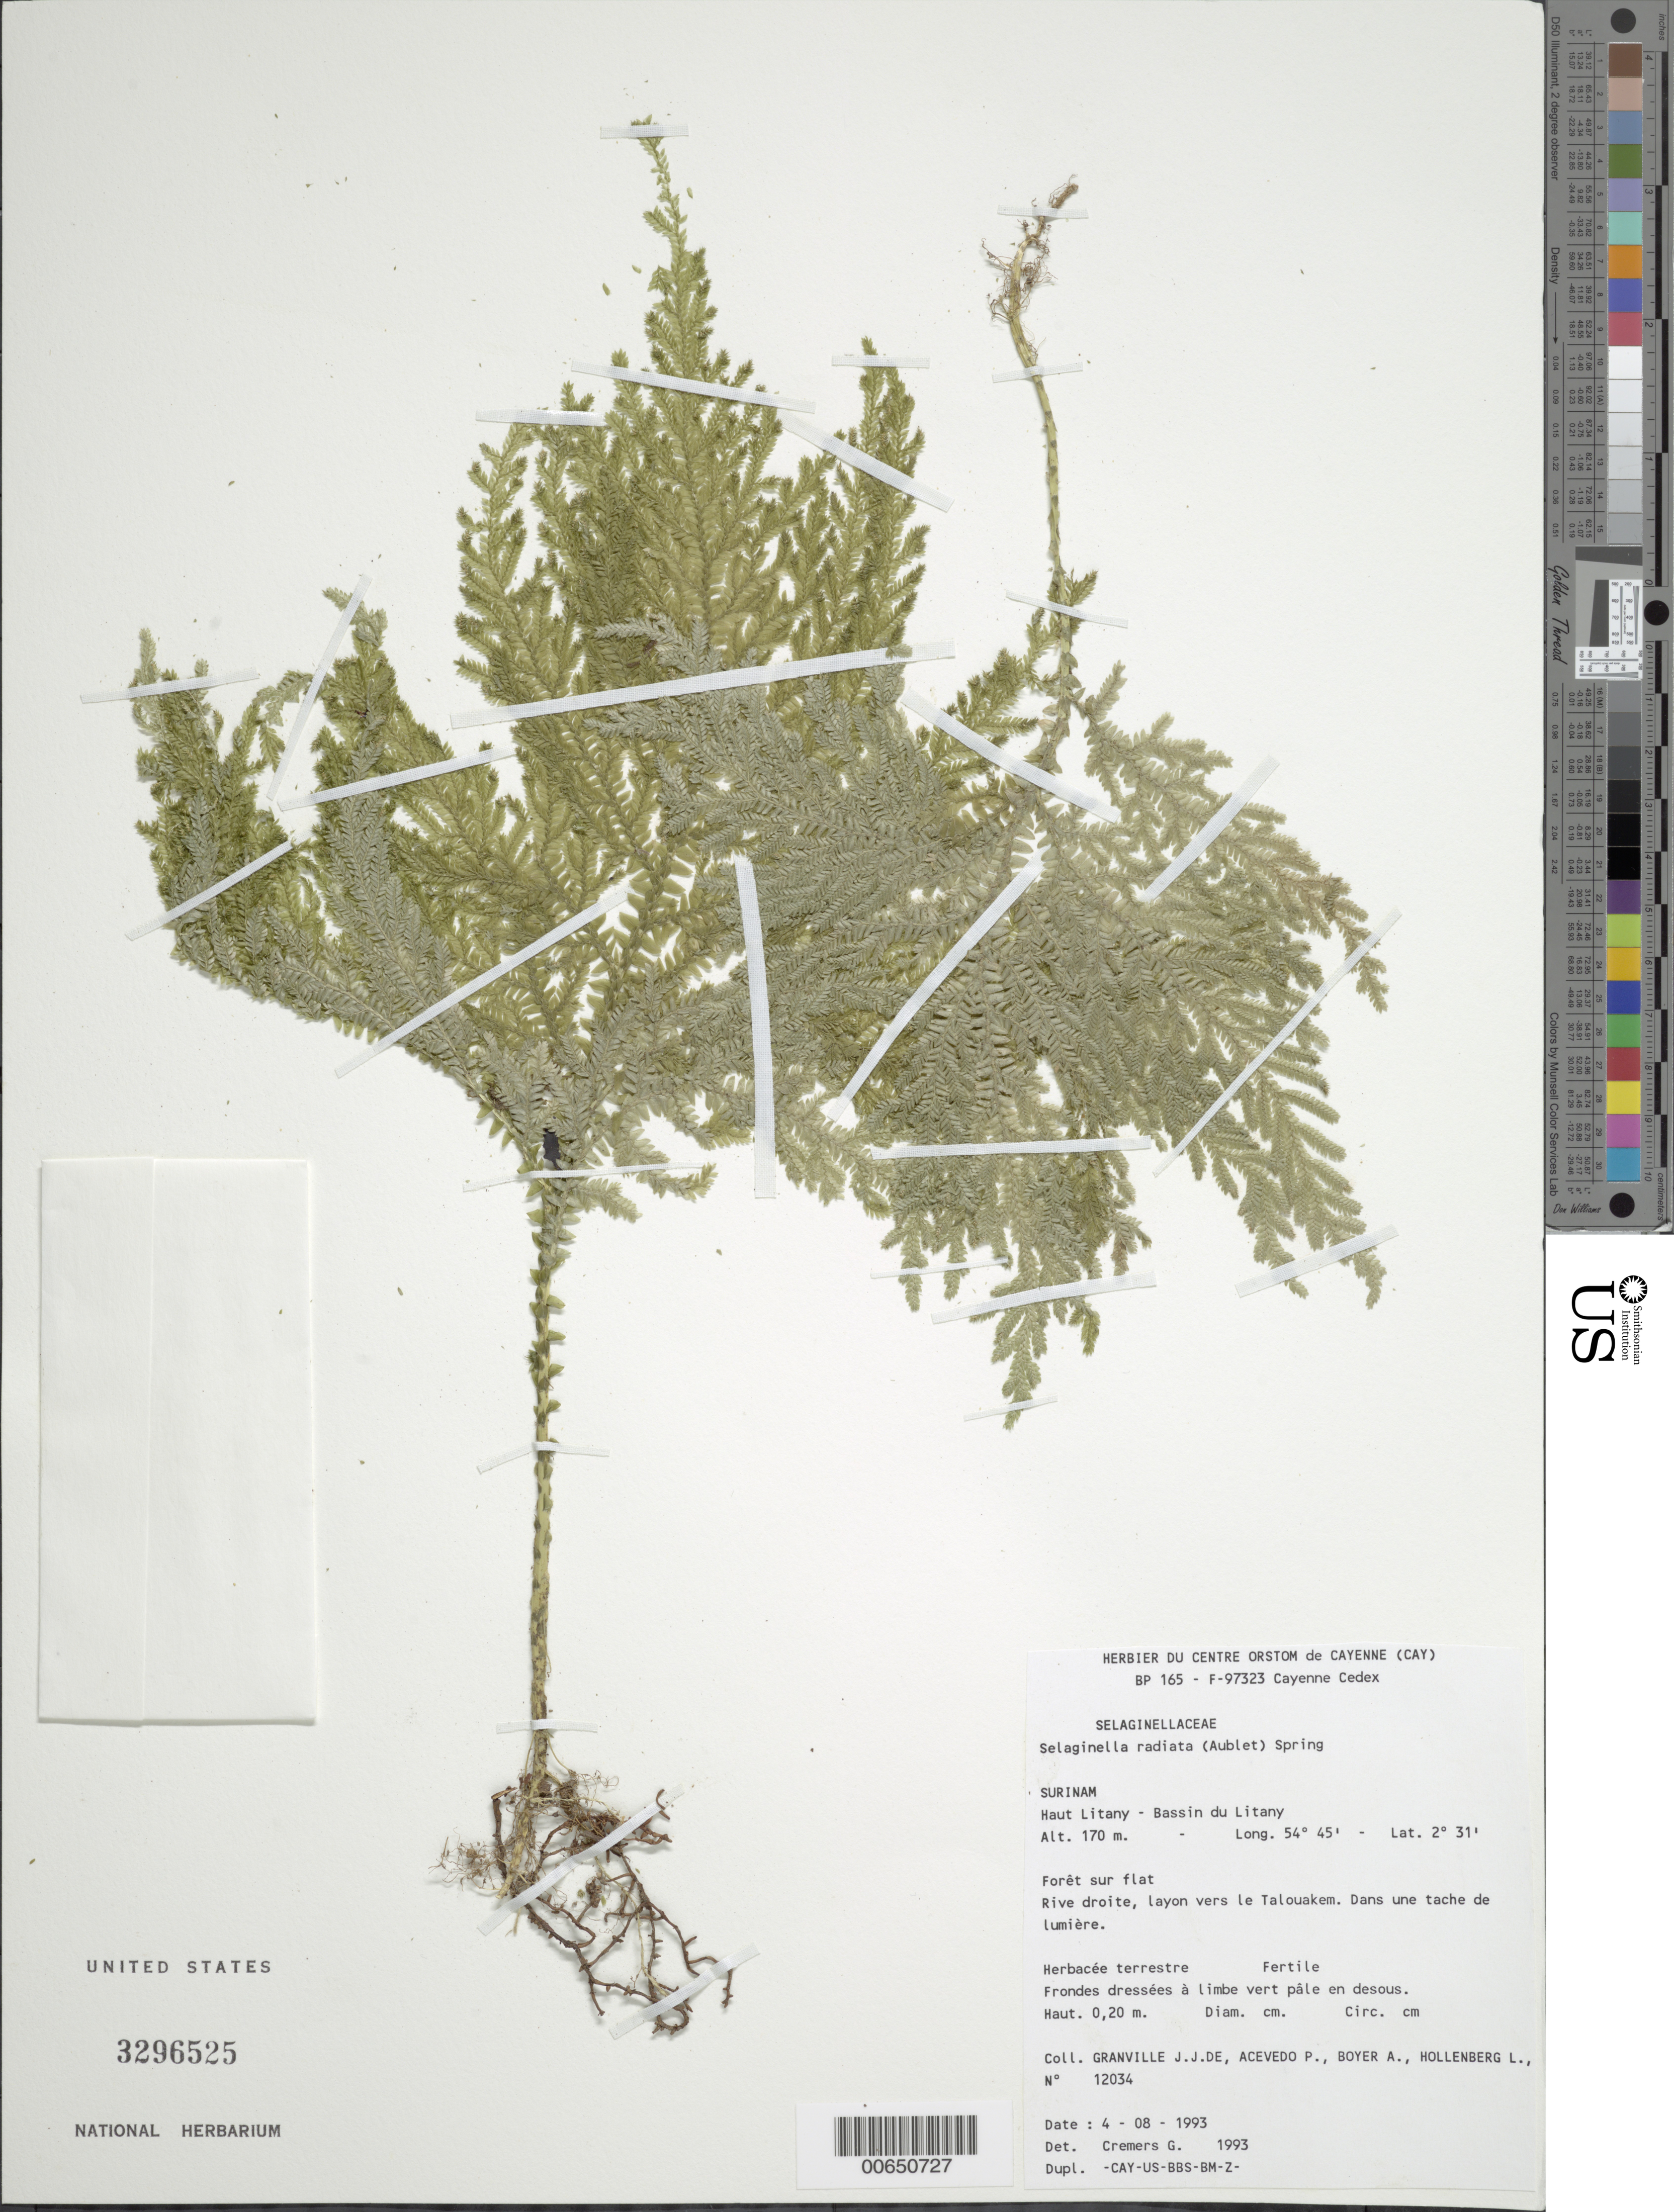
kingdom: Plantae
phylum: Tracheophyta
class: Lycopodiopsida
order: Selaginellales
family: Selaginellaceae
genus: Selaginella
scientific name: Selaginella radiata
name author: (Aubl.) Spring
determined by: Cremers, Georges A.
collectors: J.-J. de Granville, P. Acevedo-Rodr., A. Boyer & L. Hollenberg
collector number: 12034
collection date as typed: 4-Aug-93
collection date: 1993-08-04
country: Suriname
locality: Haut Litany, Bassin du Litany; rive droite, layon vers le Talouakem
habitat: Foret sur flat. Dans une tache de lumiere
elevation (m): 170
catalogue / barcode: US 3296525